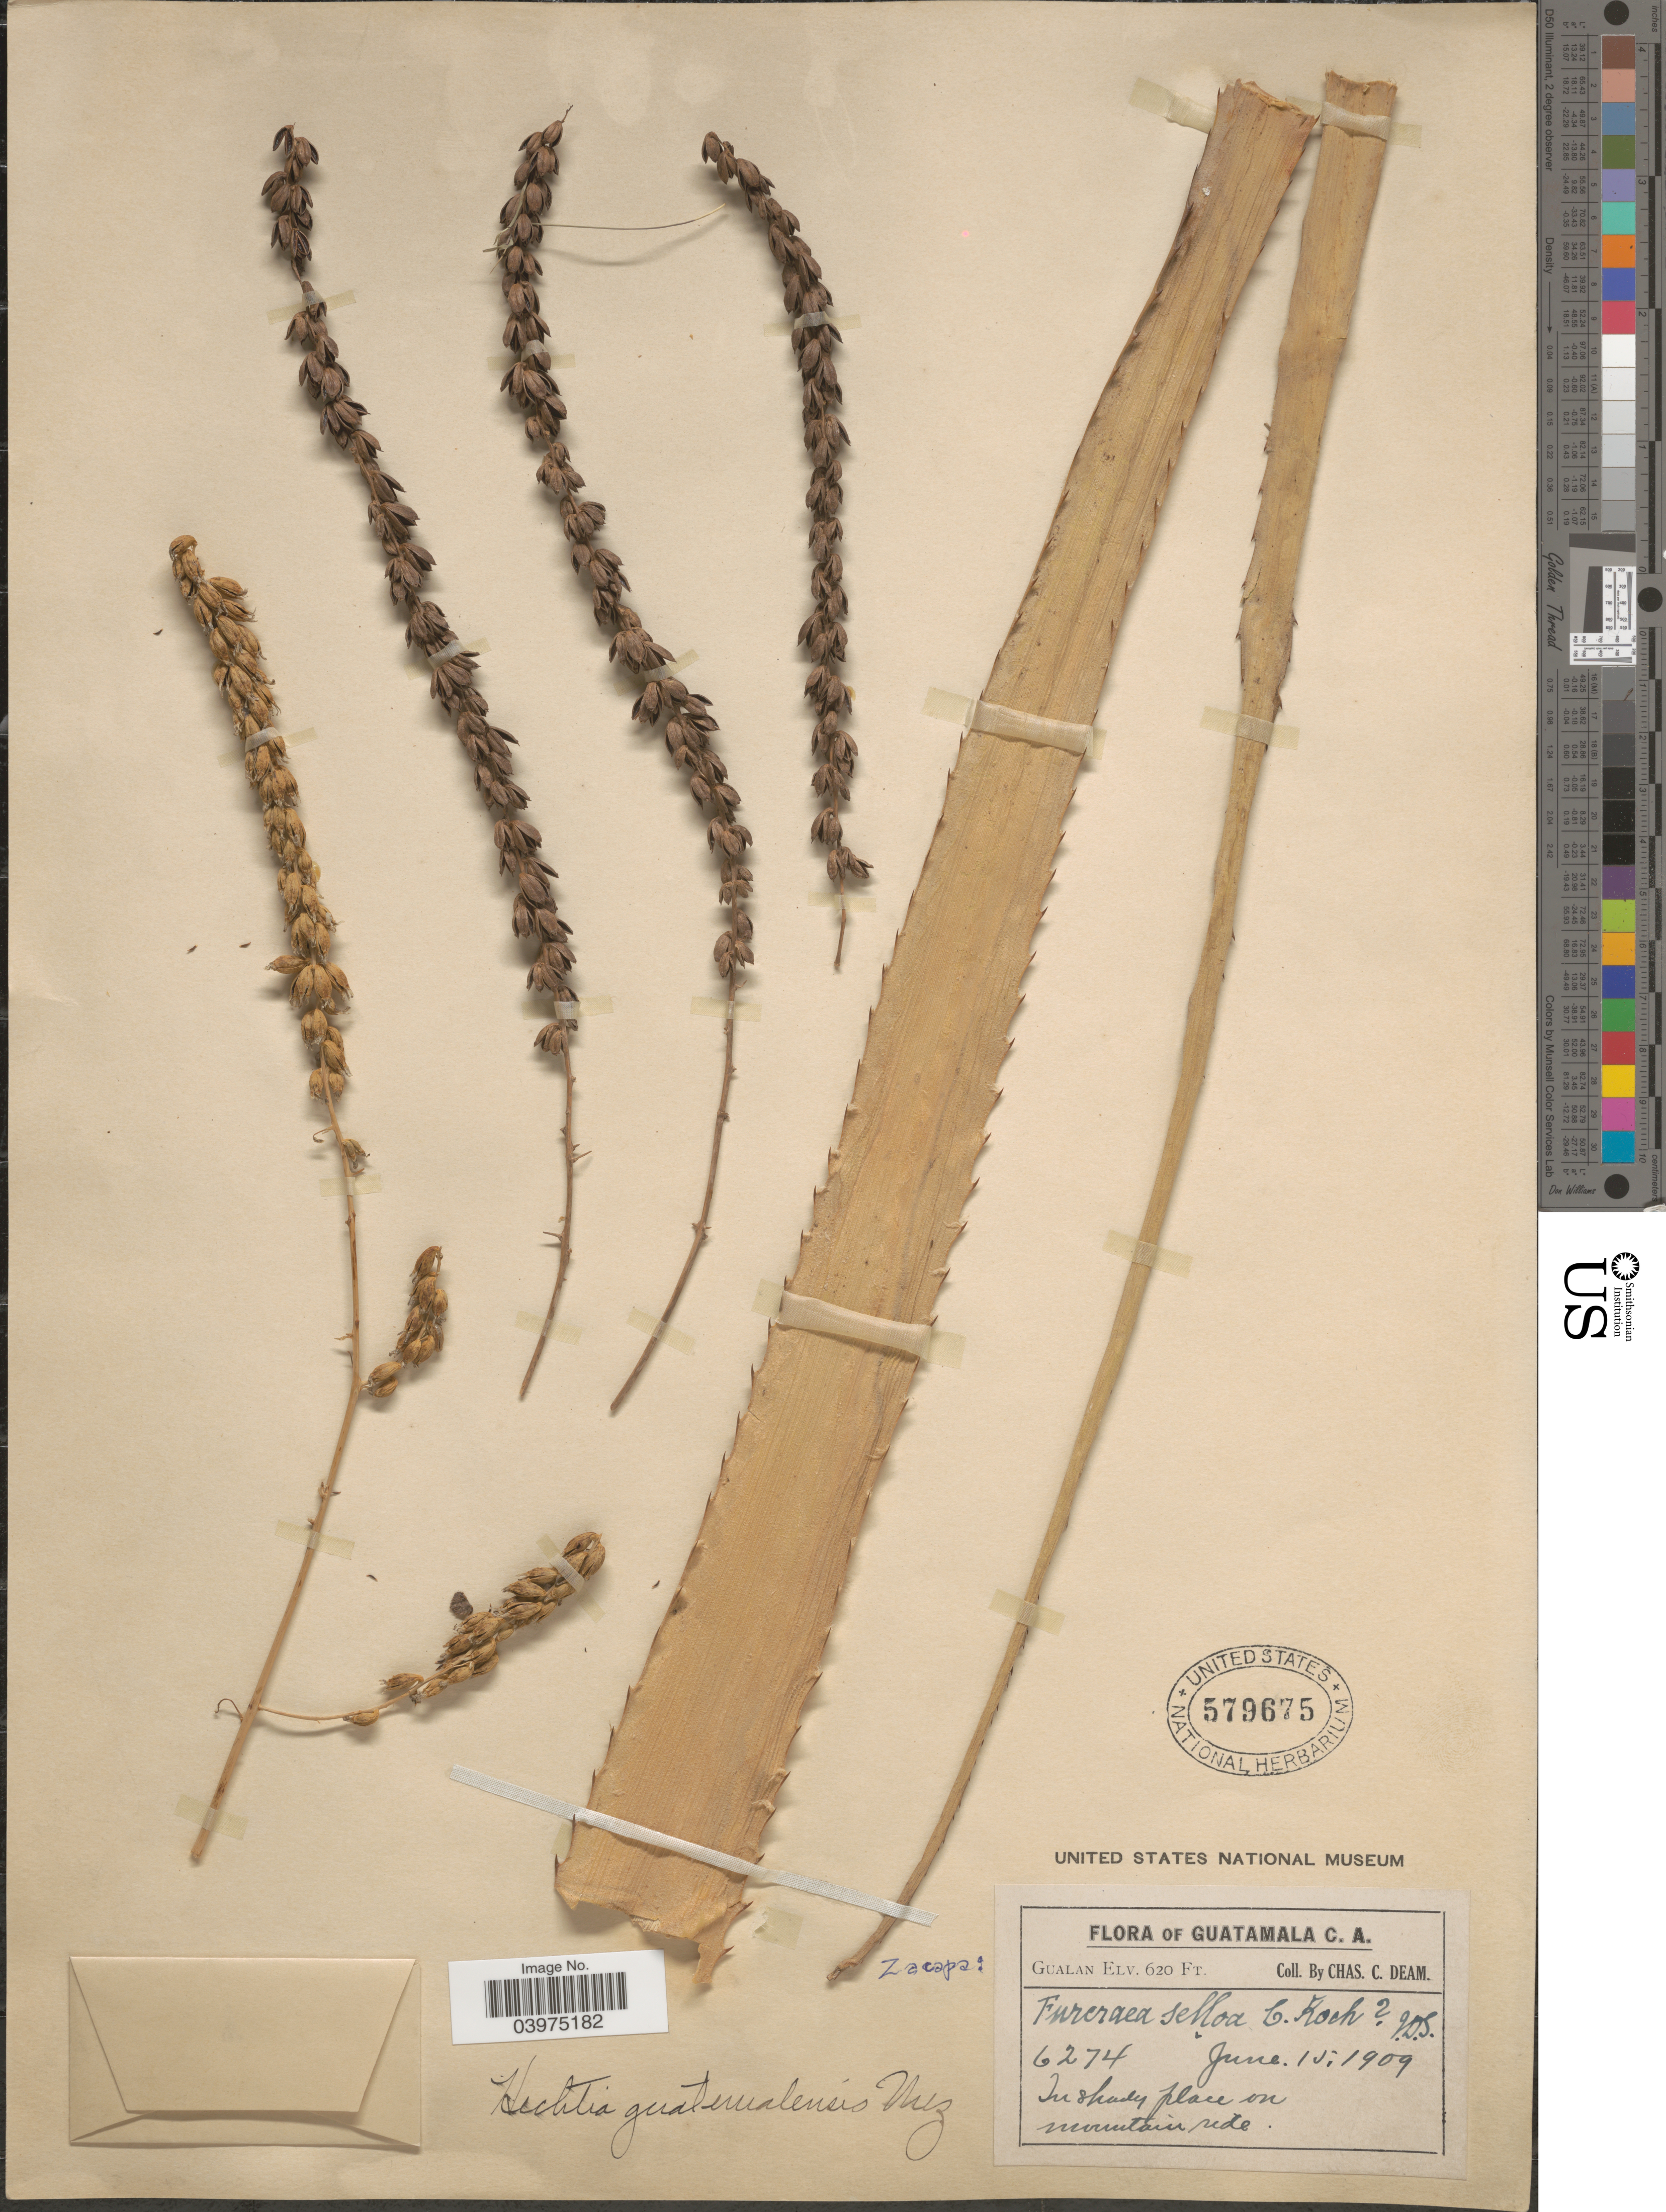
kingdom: Plantae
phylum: Tracheophyta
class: Liliopsida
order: Poales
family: Bromeliaceae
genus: Hechtia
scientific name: Hechtia guatemalensis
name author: Mez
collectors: C. C. Deam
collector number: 6274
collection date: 1909-06-15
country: Guatemala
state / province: Zacapa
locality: Gualan. In shady place on mountain ride.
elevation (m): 189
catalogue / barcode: US 579675